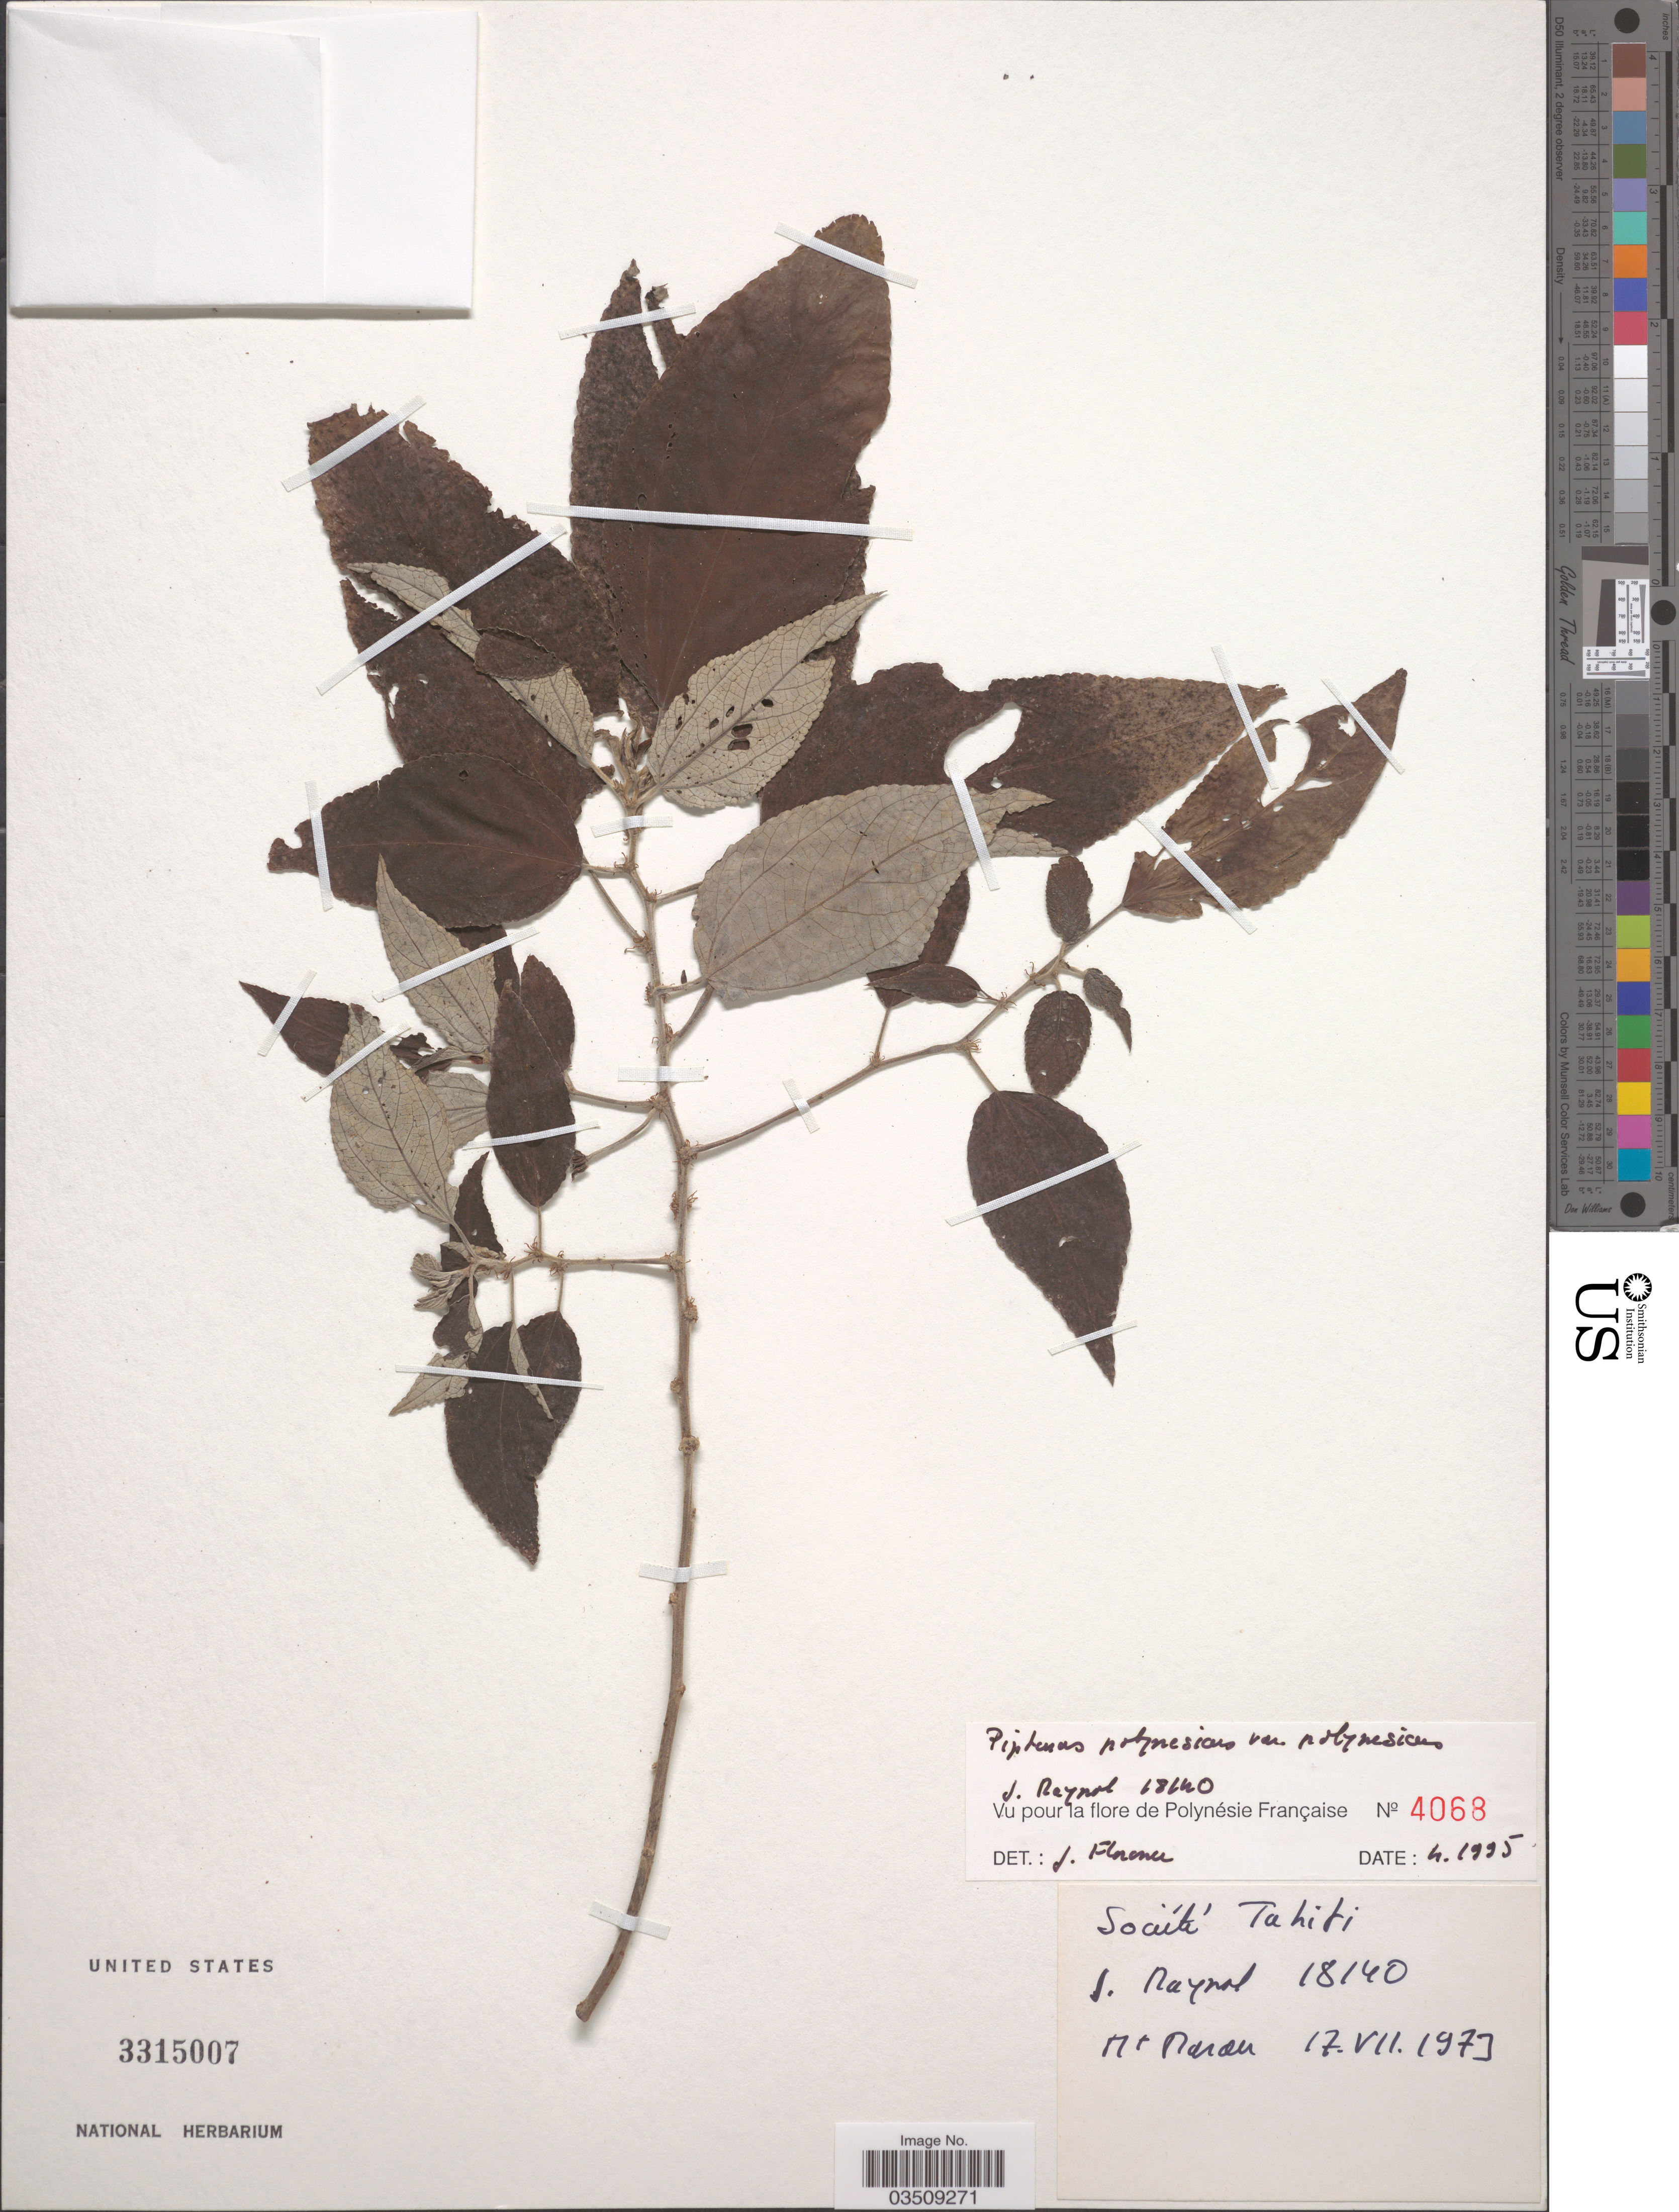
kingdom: Plantae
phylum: Tracheophyta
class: Magnoliopsida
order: Rosales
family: Urticaceae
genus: Pipturus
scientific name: Pipturus polynesicus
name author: Skottsb.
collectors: J. Raynal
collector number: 18140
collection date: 1973-07-17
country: French Polynesia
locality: Société Tahiti. Mt. Rarau [interpreted].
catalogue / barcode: US 3315007